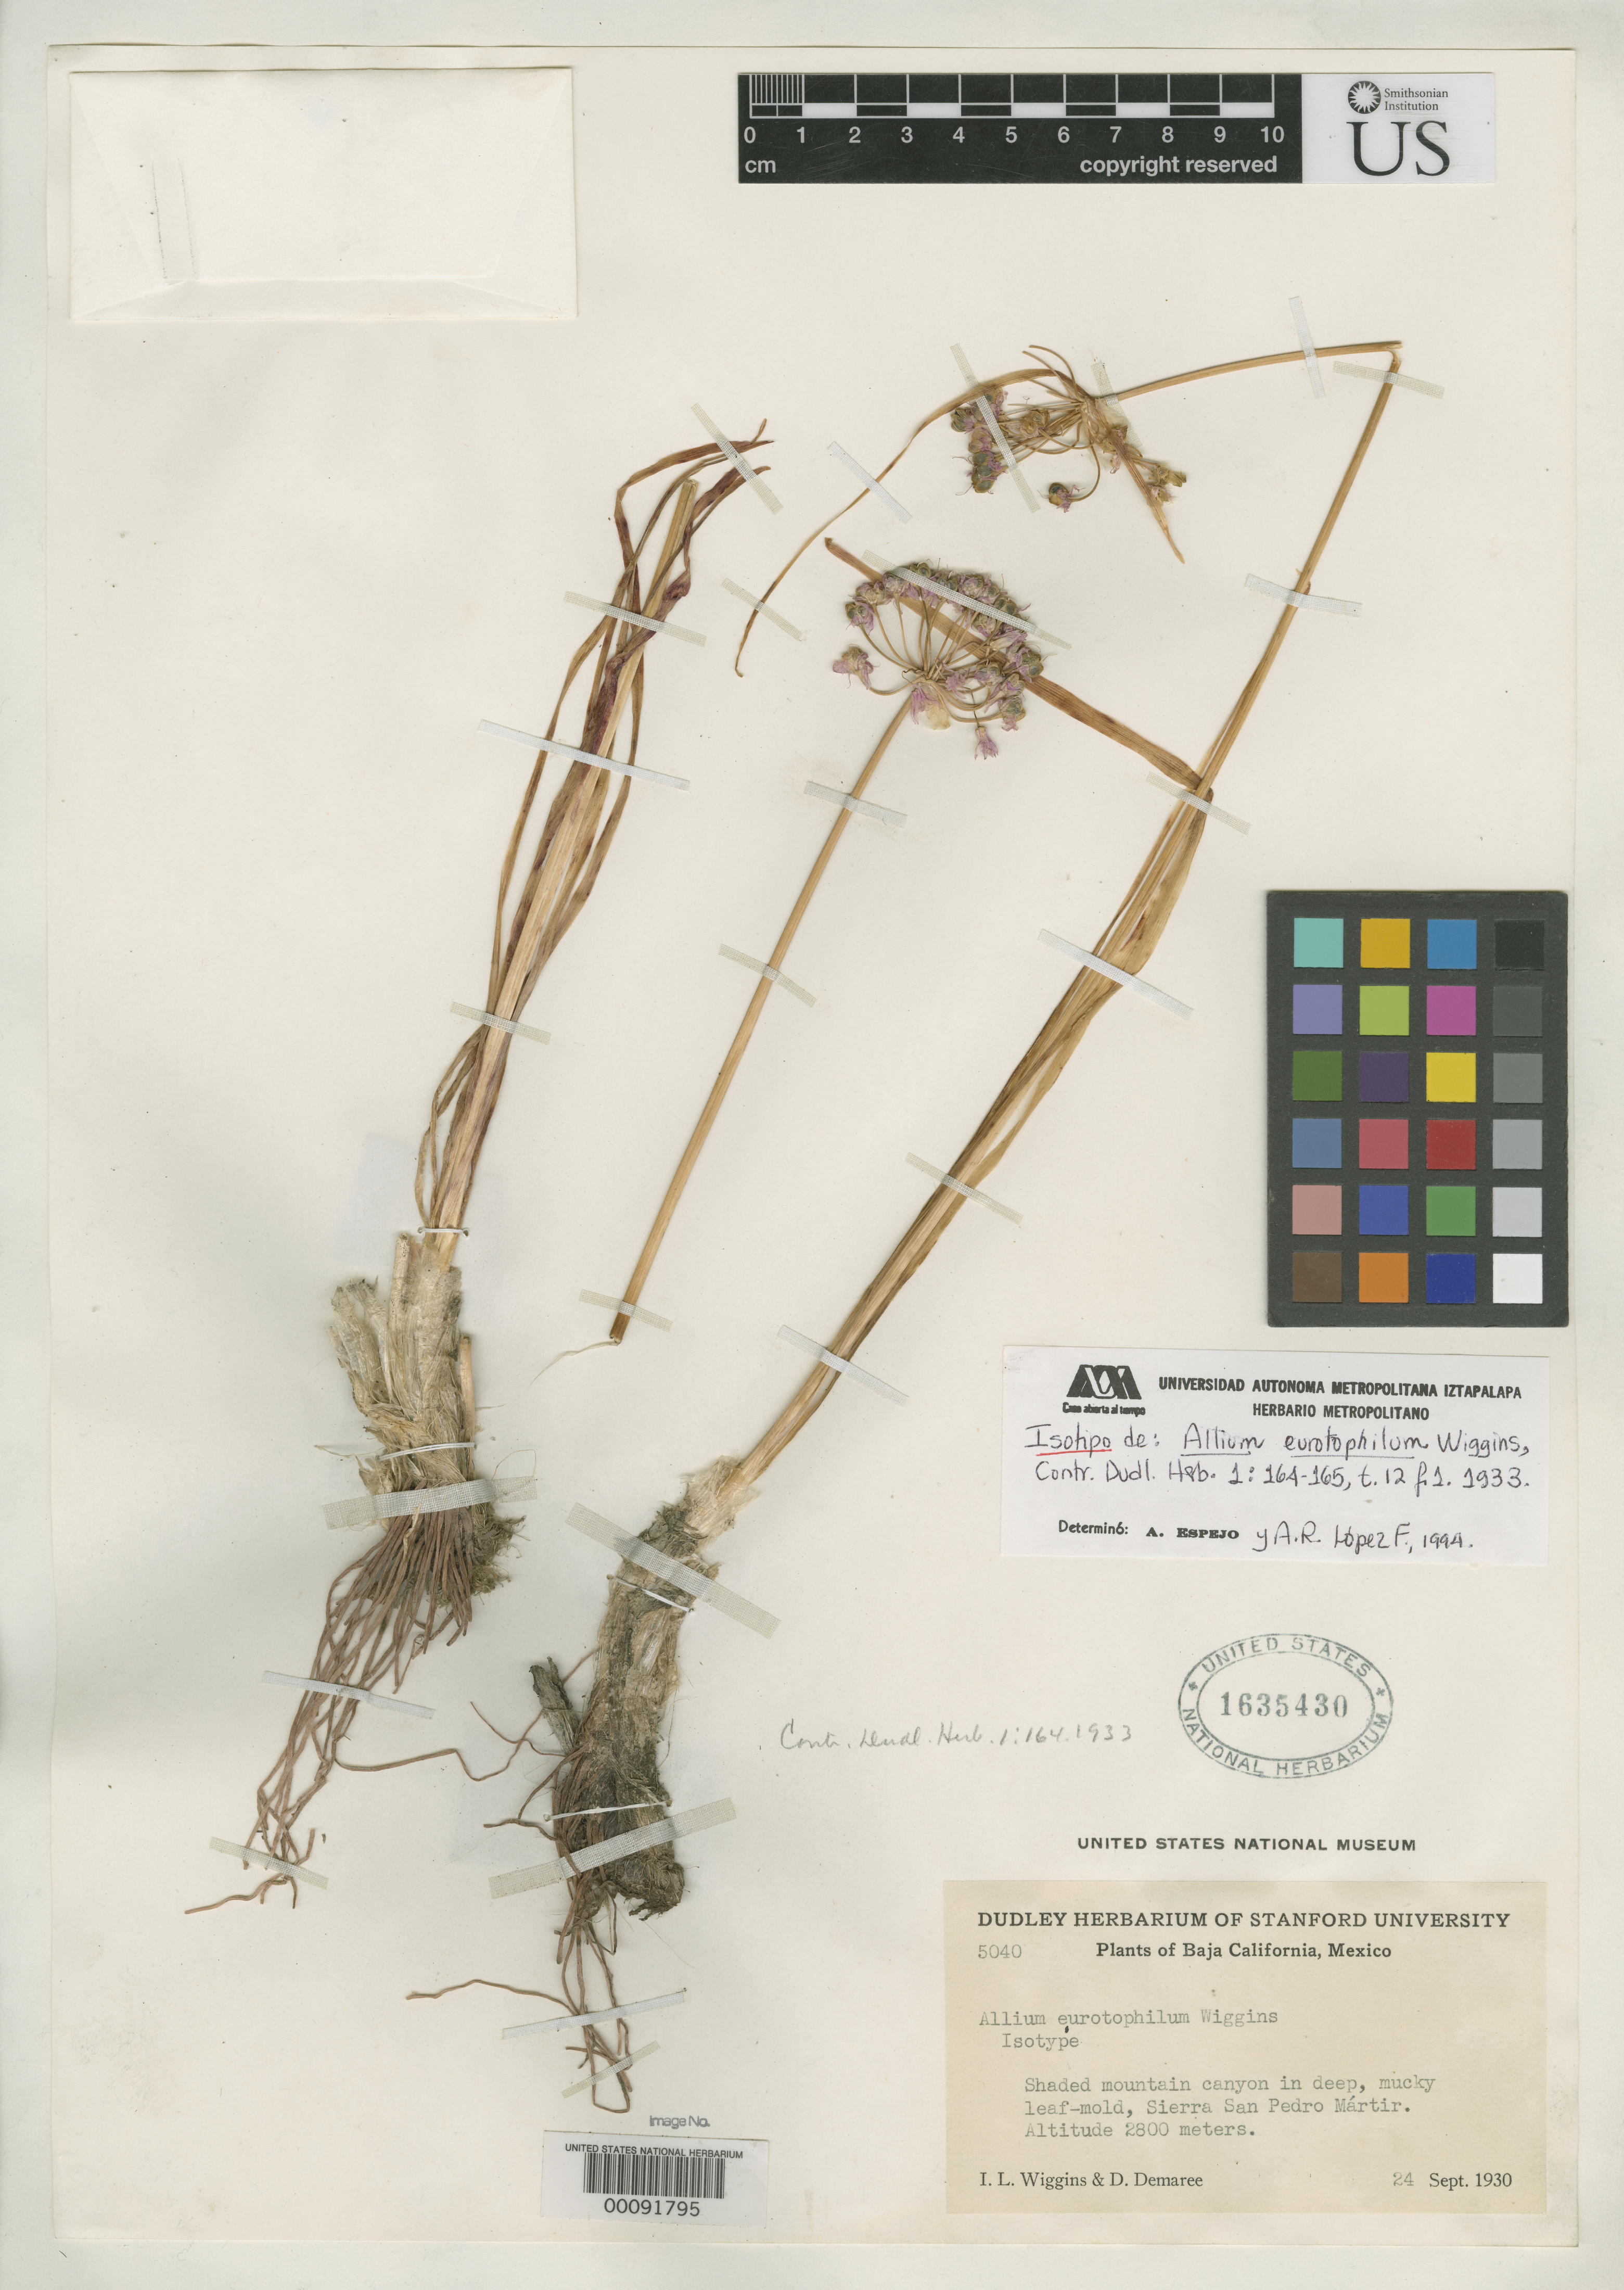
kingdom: Plantae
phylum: Tracheophyta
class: Liliopsida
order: Asparagales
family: Amaryllidaceae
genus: Allium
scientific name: Allium eurotophilum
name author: Wiggins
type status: Isotype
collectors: I. L. Wiggins & D. Demaree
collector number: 5040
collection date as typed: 24 Sep 1930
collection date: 1930-09-24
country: Mexico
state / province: Baja California Norte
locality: Sierra San Pedro Martir.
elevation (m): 2800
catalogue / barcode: US 1635430